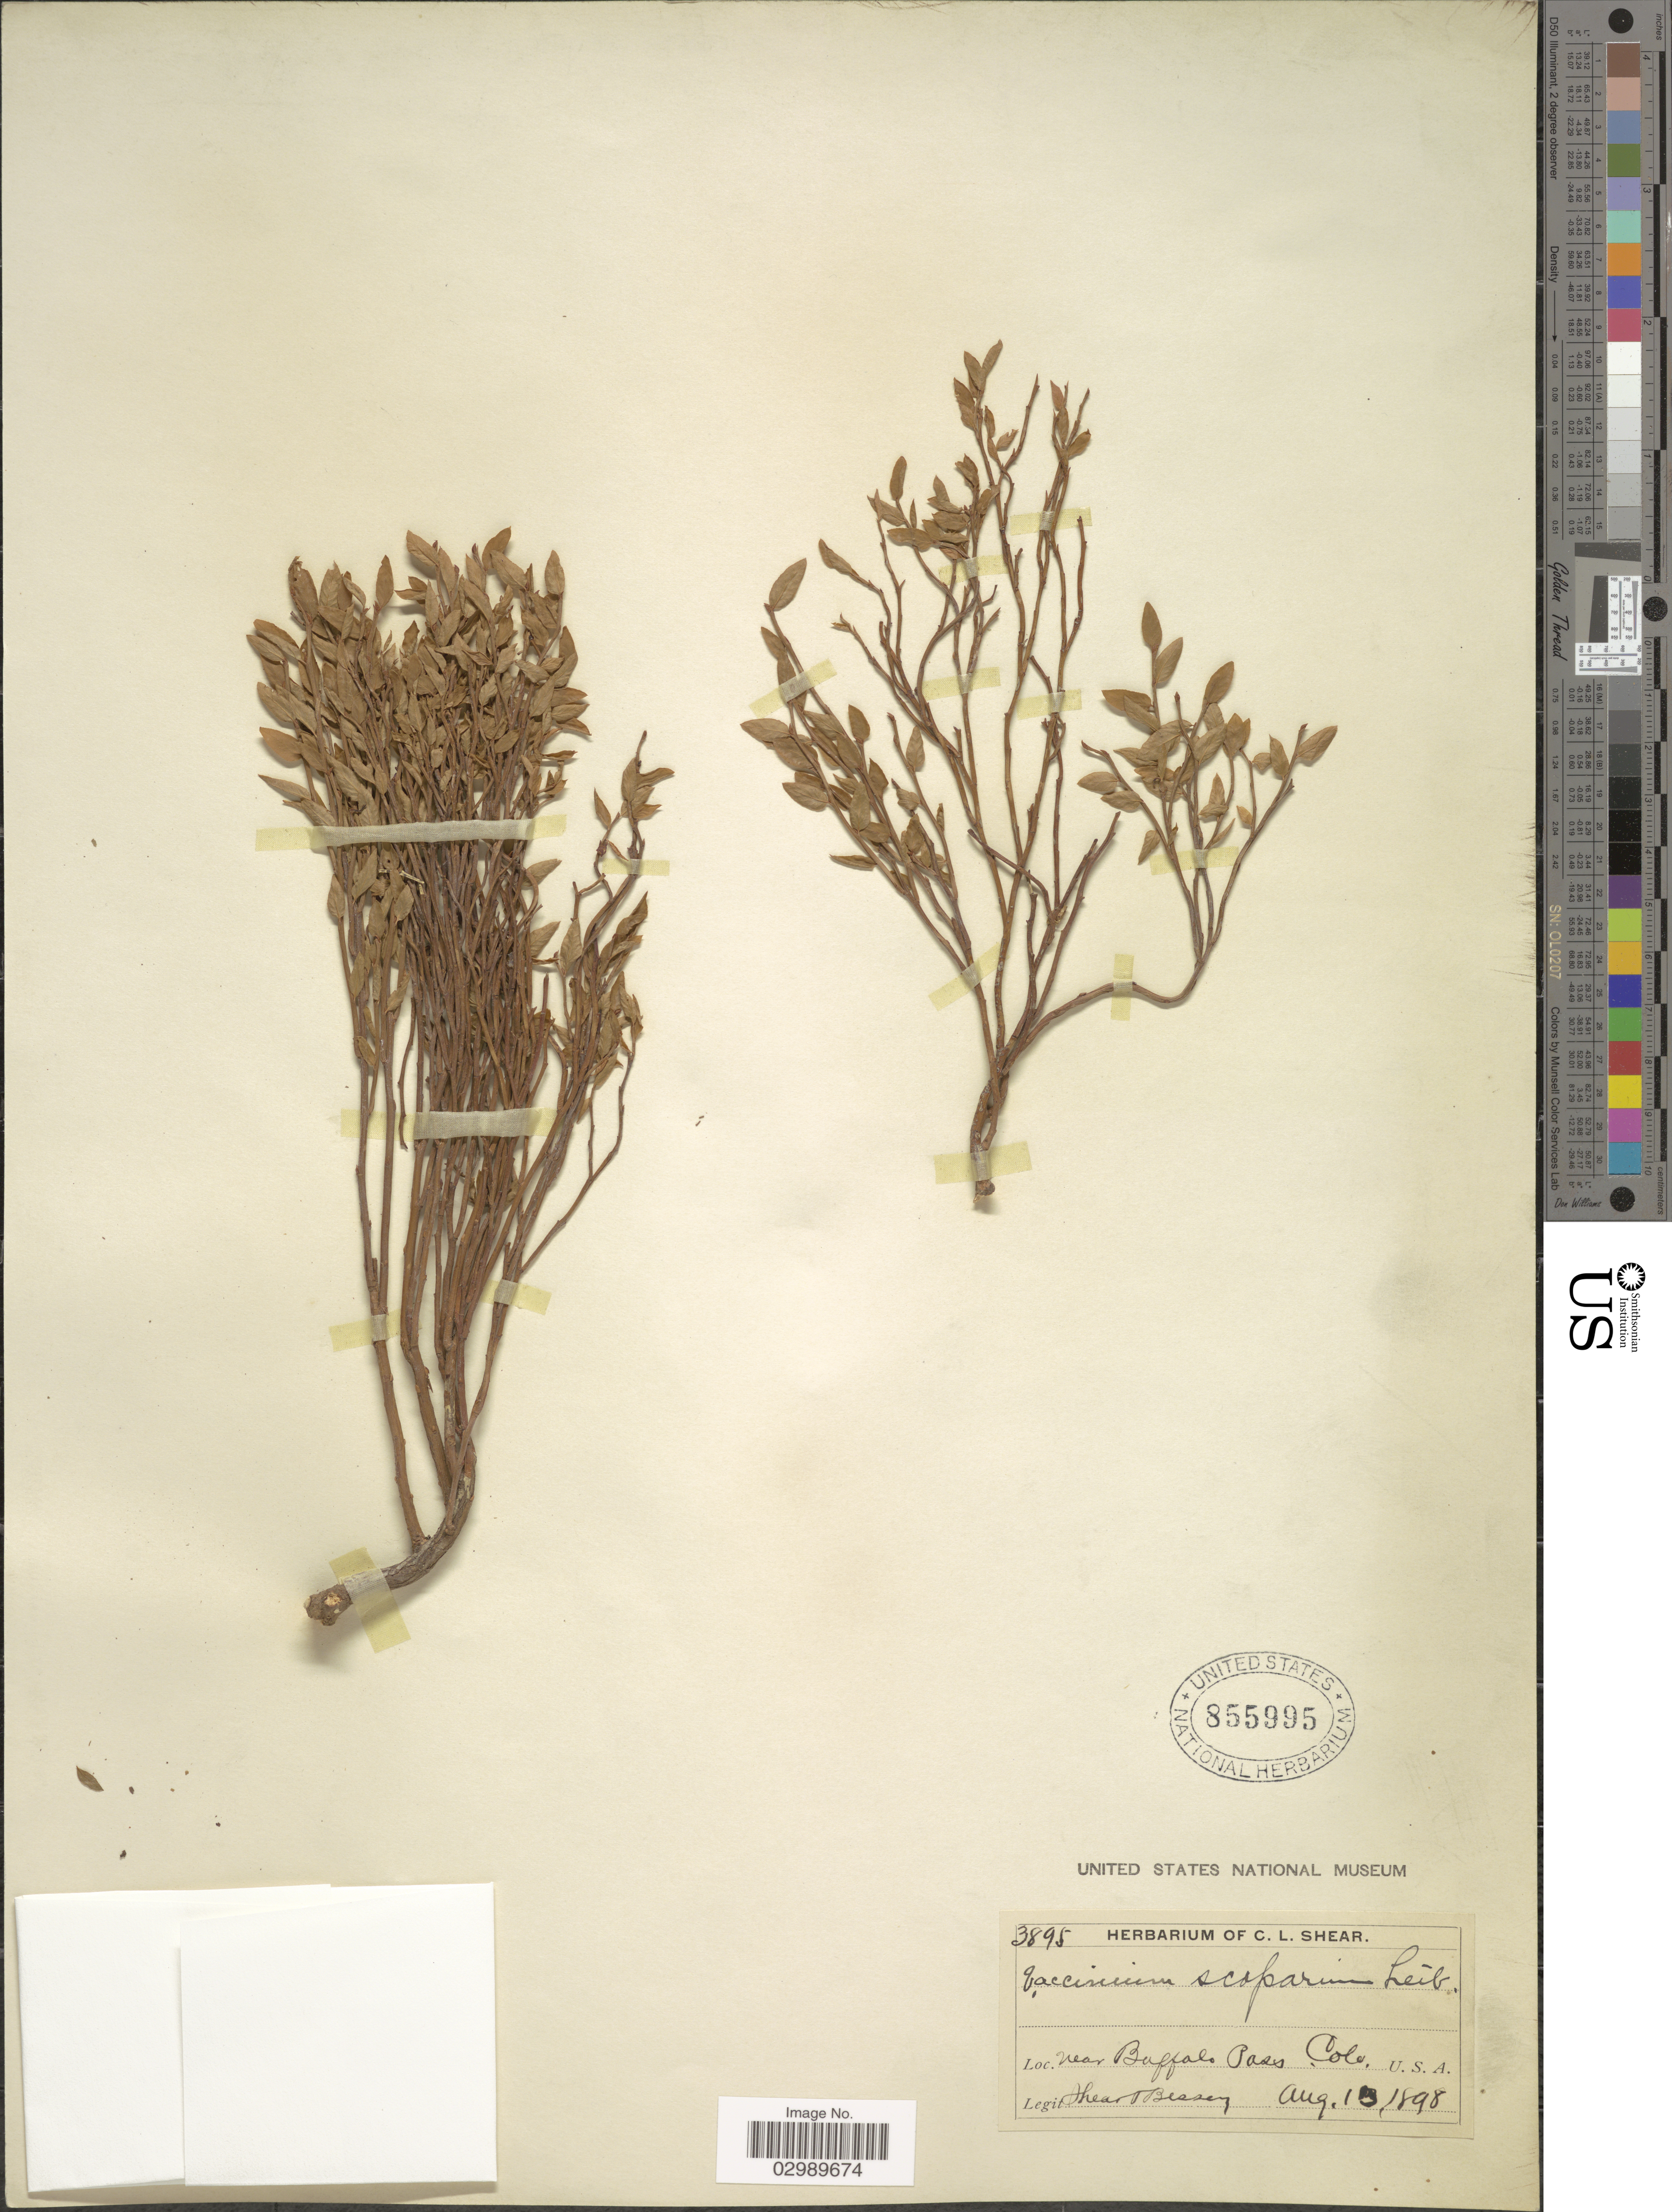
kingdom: Plantae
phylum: Tracheophyta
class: Magnoliopsida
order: Ericales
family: Ericaceae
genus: Vaccinium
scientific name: Vaccinium scoparium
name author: Leiberg ex Coville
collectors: C. L. Shear & -. Bessey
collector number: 3895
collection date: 1898-08-15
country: United States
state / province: Colorado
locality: Near Buffalo Pass. Colo.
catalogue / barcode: US 855995